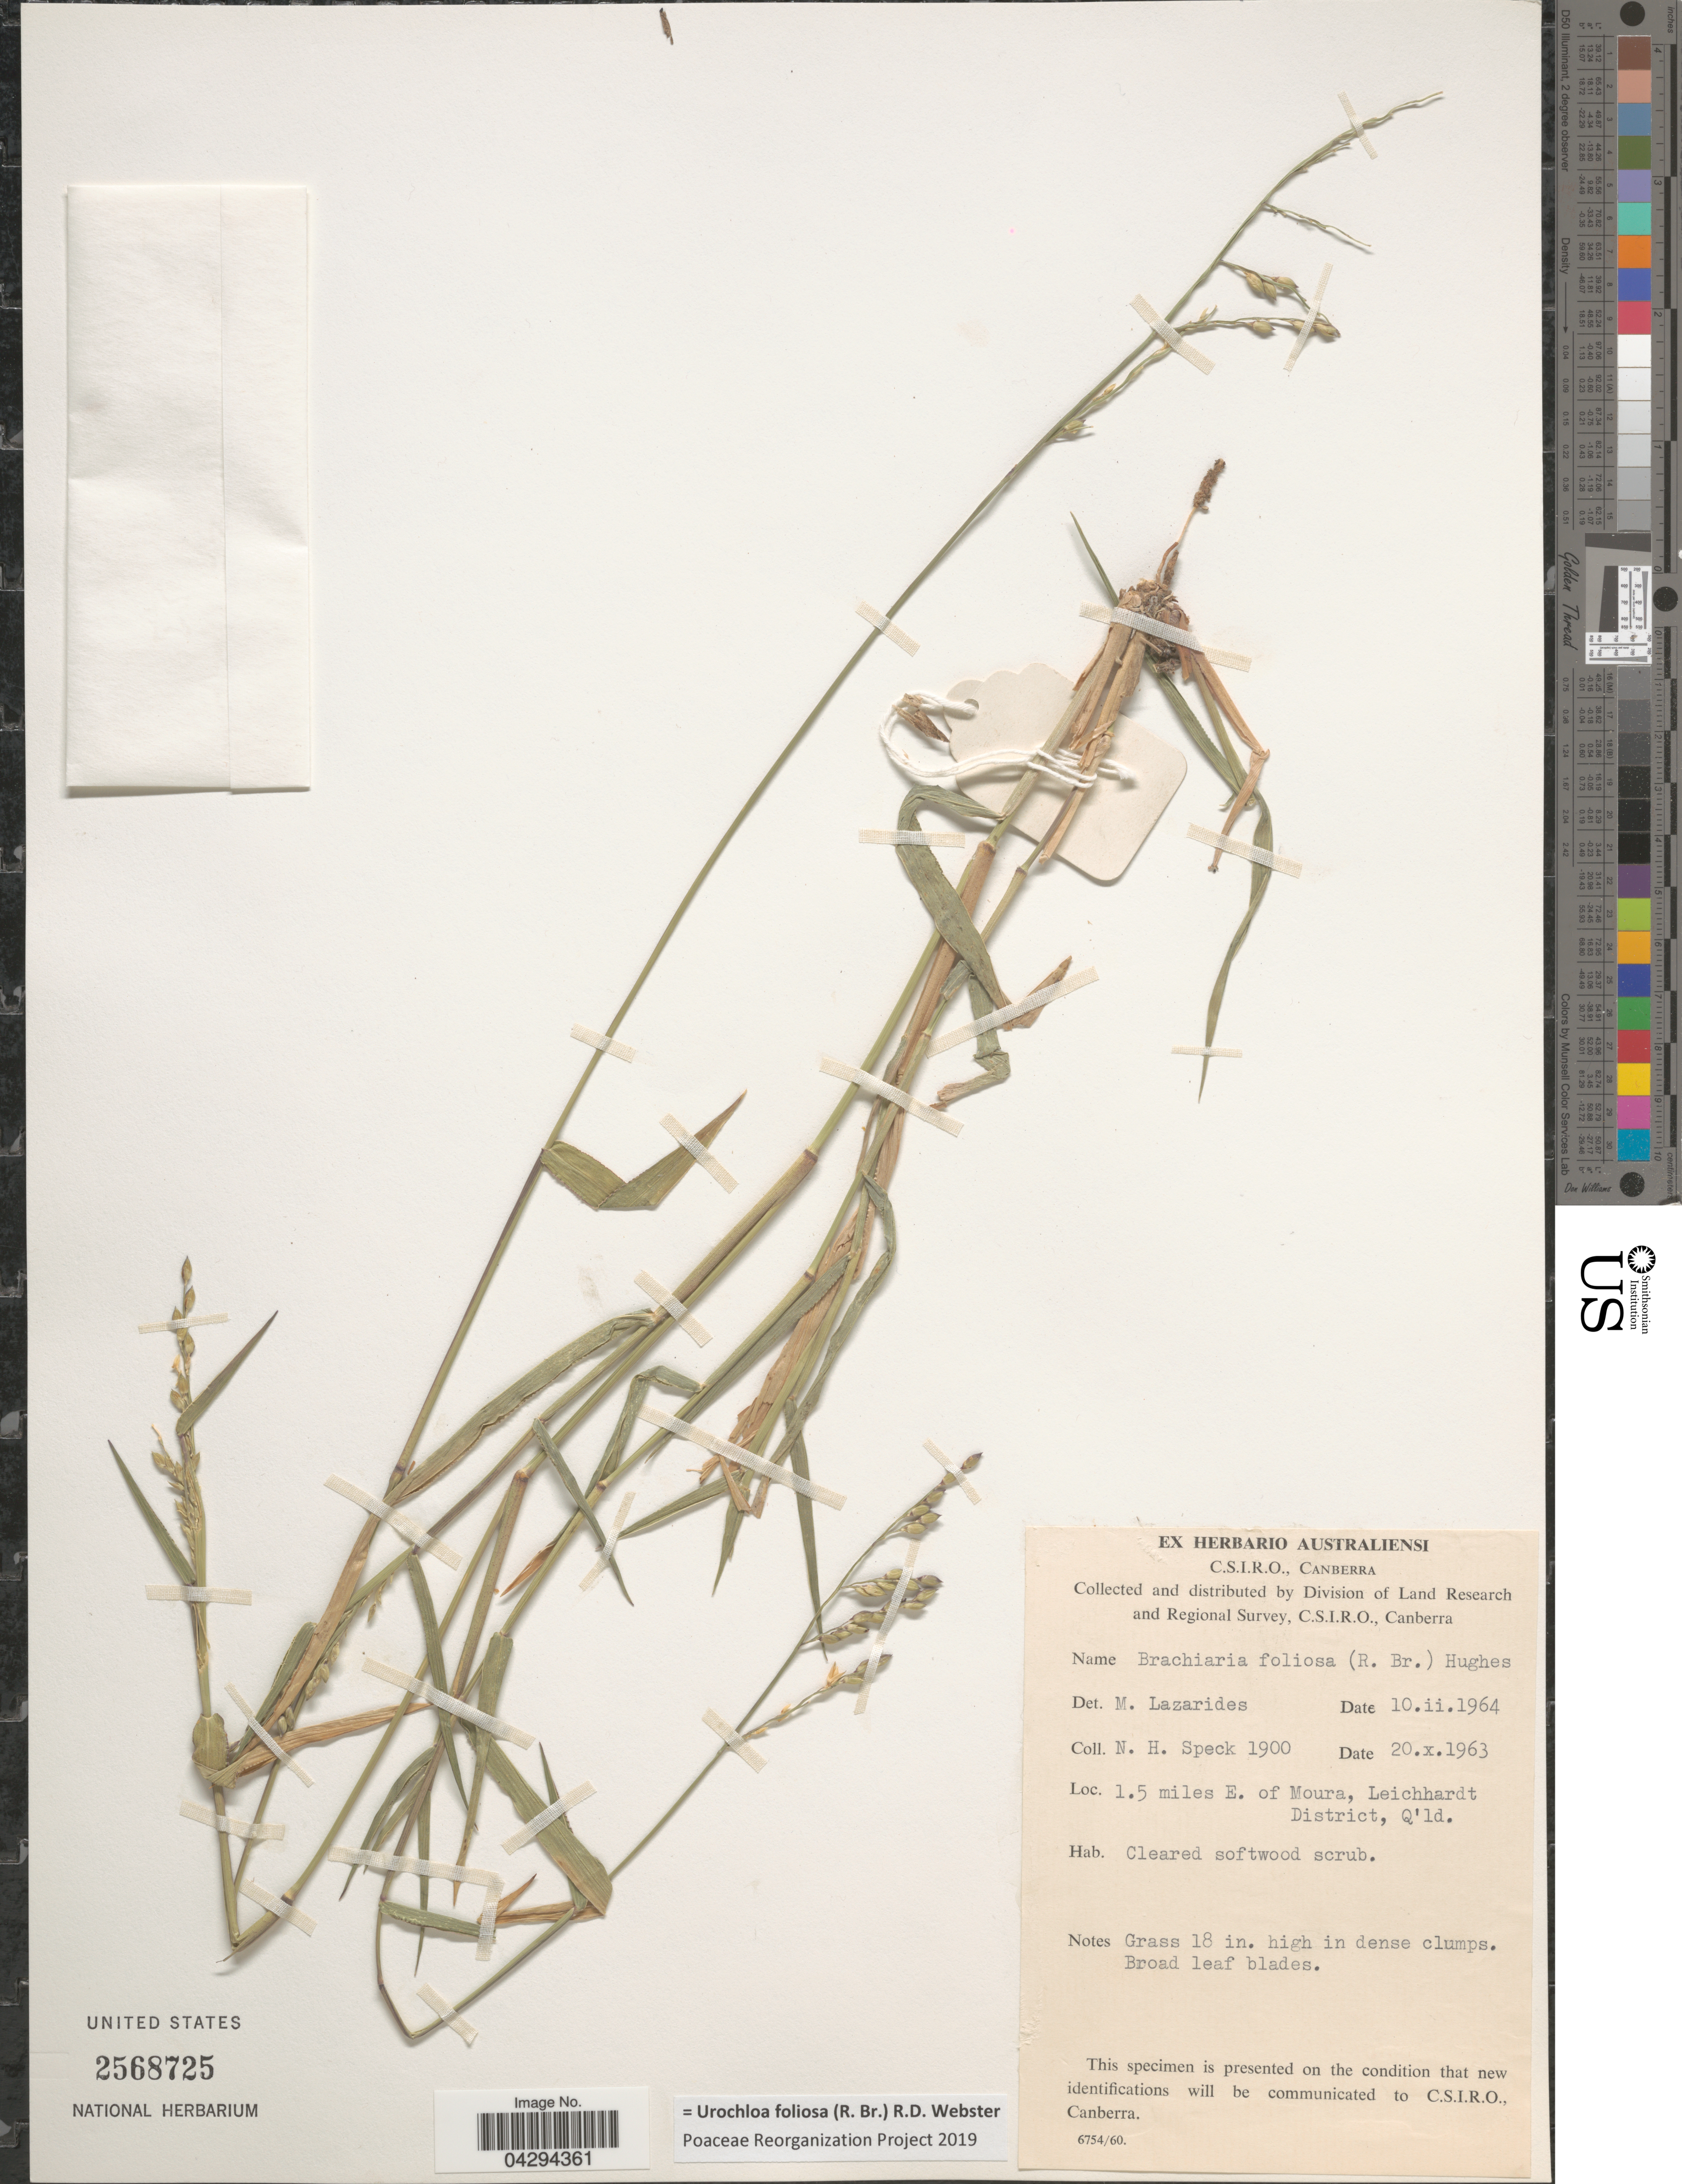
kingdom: Plantae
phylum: Tracheophyta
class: Liliopsida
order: Poales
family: Poaceae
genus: Urochloa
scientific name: Urochloa foliosa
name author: (R. Br.) R.D. Webster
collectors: N. Speck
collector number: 1900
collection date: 1963-10-20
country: Australia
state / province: Queensland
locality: Division of Land Research and Regional Survey. 1.5 miles E. of Moura, Leichhardt District.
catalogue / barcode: US 2568725